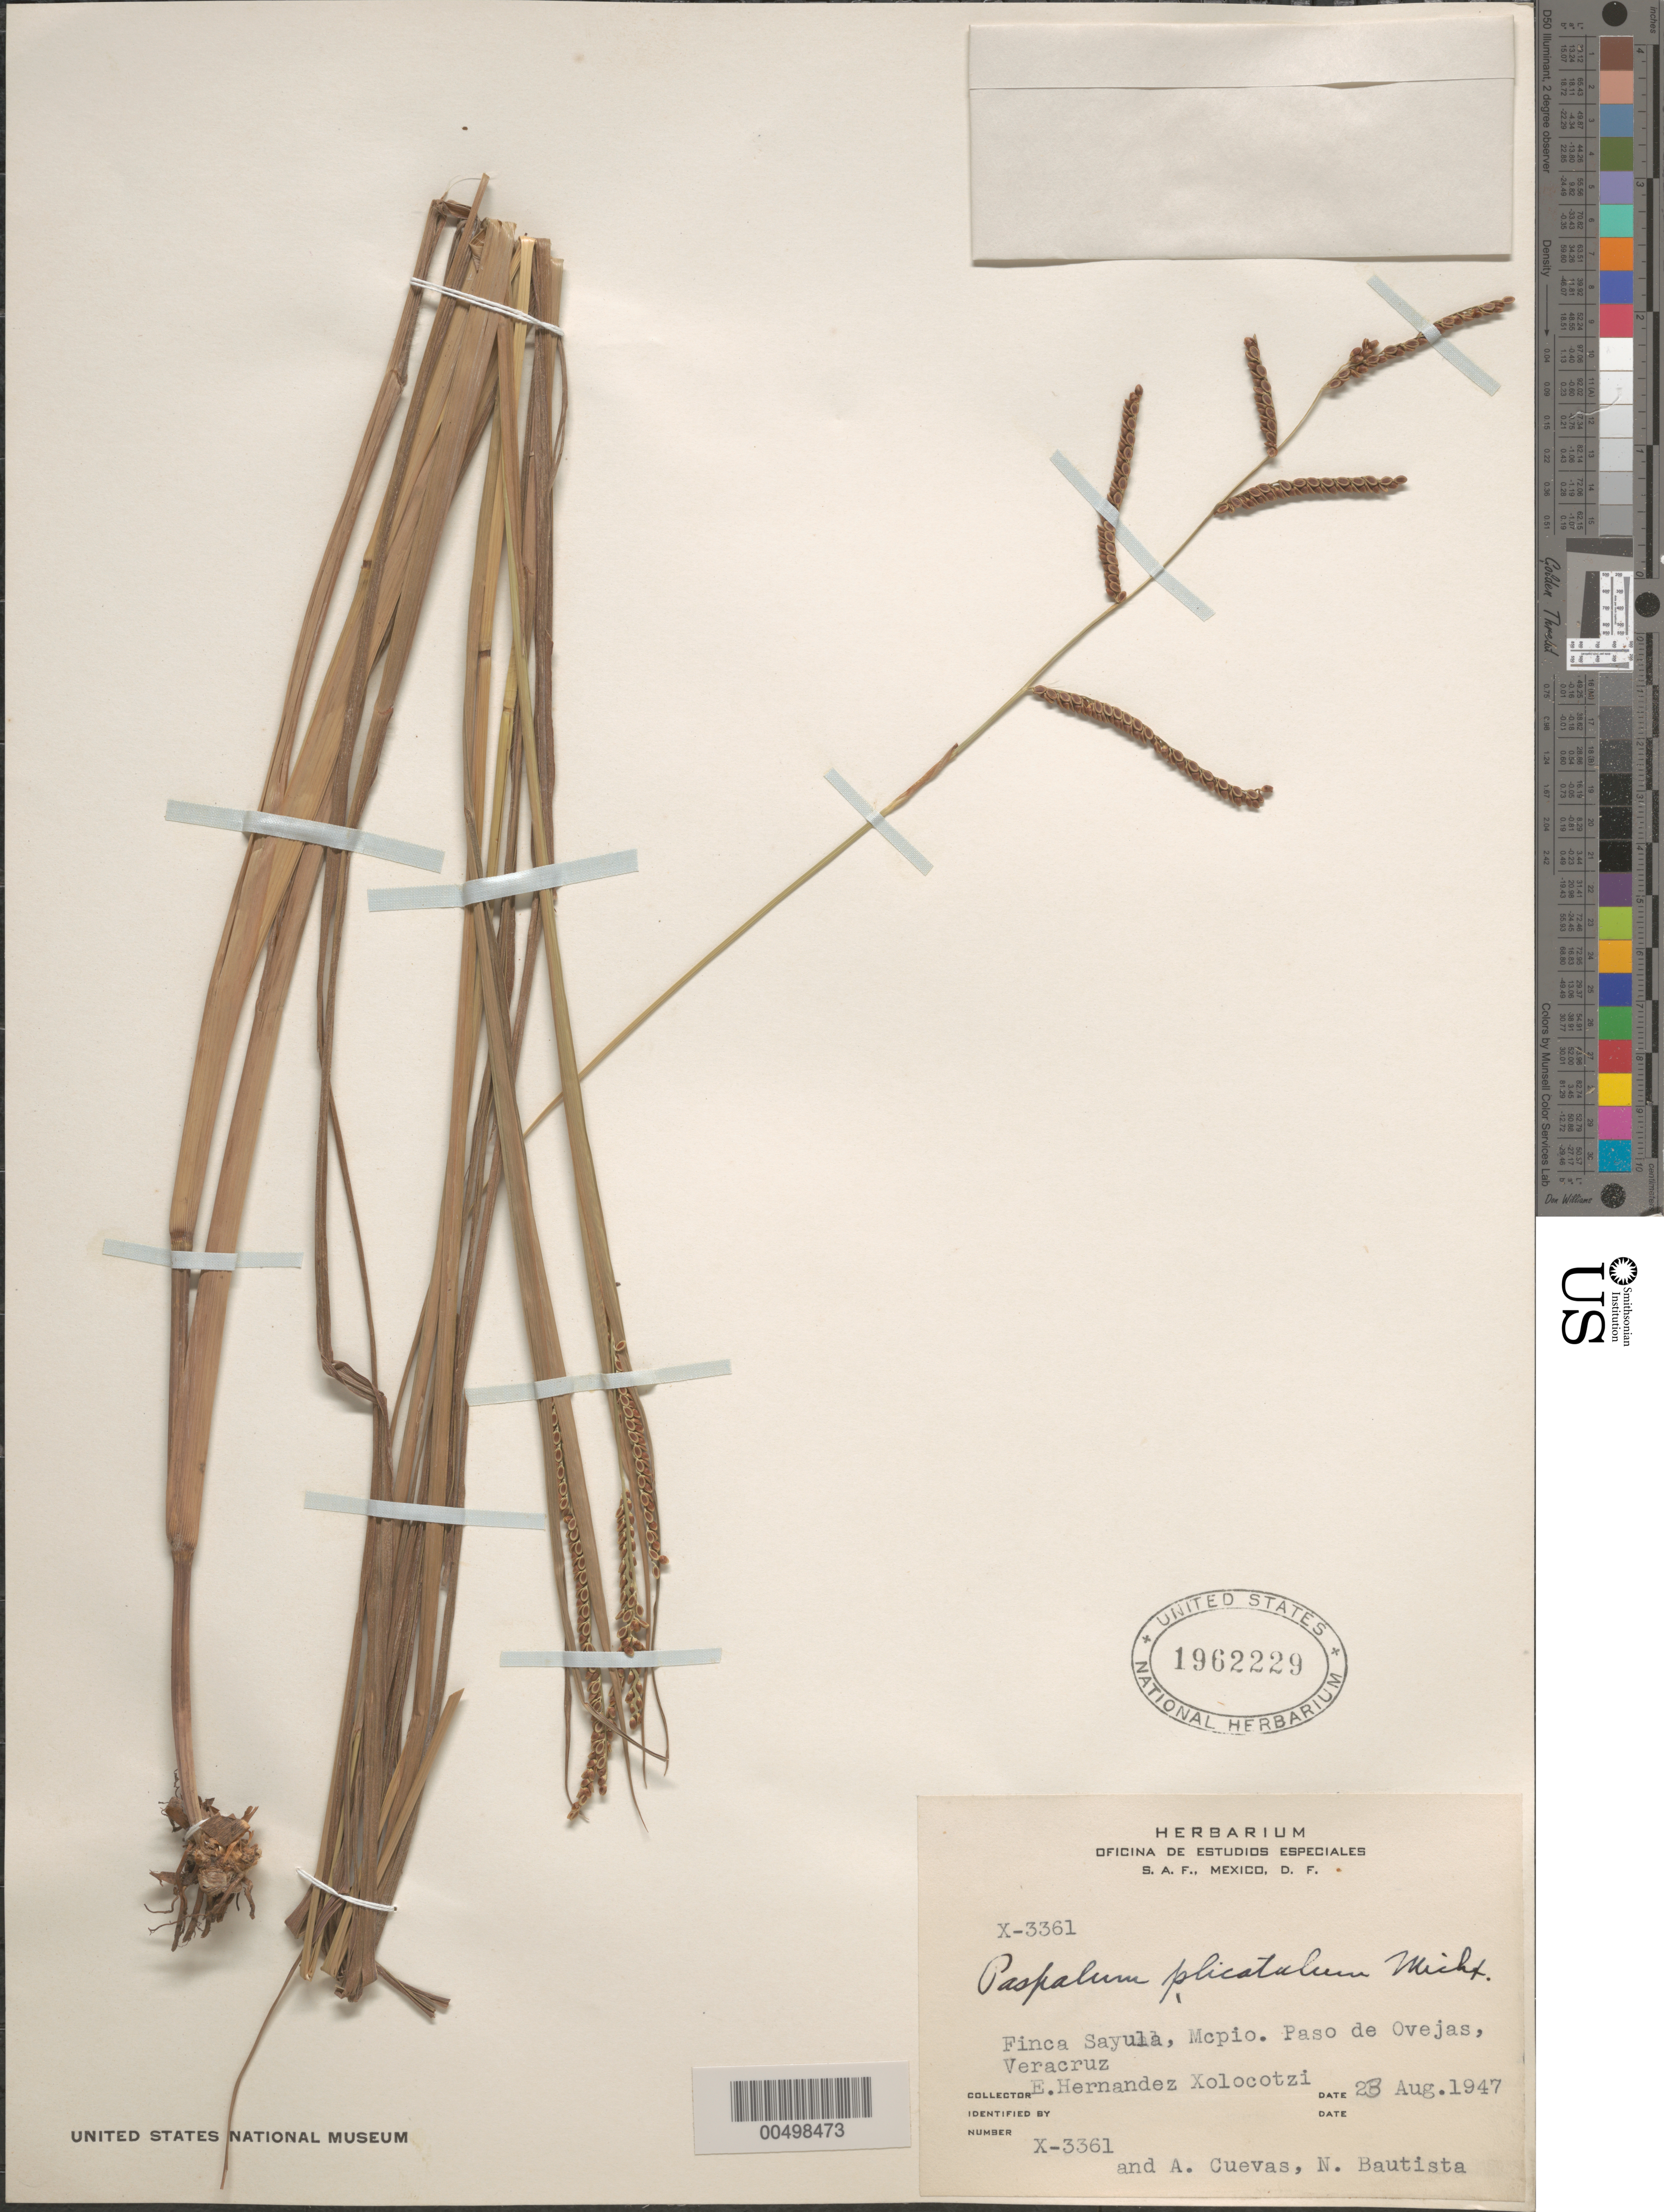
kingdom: Plantae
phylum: Tracheophyta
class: Liliopsida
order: Poales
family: Poaceae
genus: Paspalum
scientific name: Paspalum plicatulum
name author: Michx.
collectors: E. I. Hernández-X., A. Cuevas & N. Bautista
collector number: X-3361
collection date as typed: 23 Aug 1947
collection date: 1947-08-23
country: Mexico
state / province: Veracruz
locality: Finca Sayula, Paso de Ovejas Mun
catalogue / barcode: US 1962229